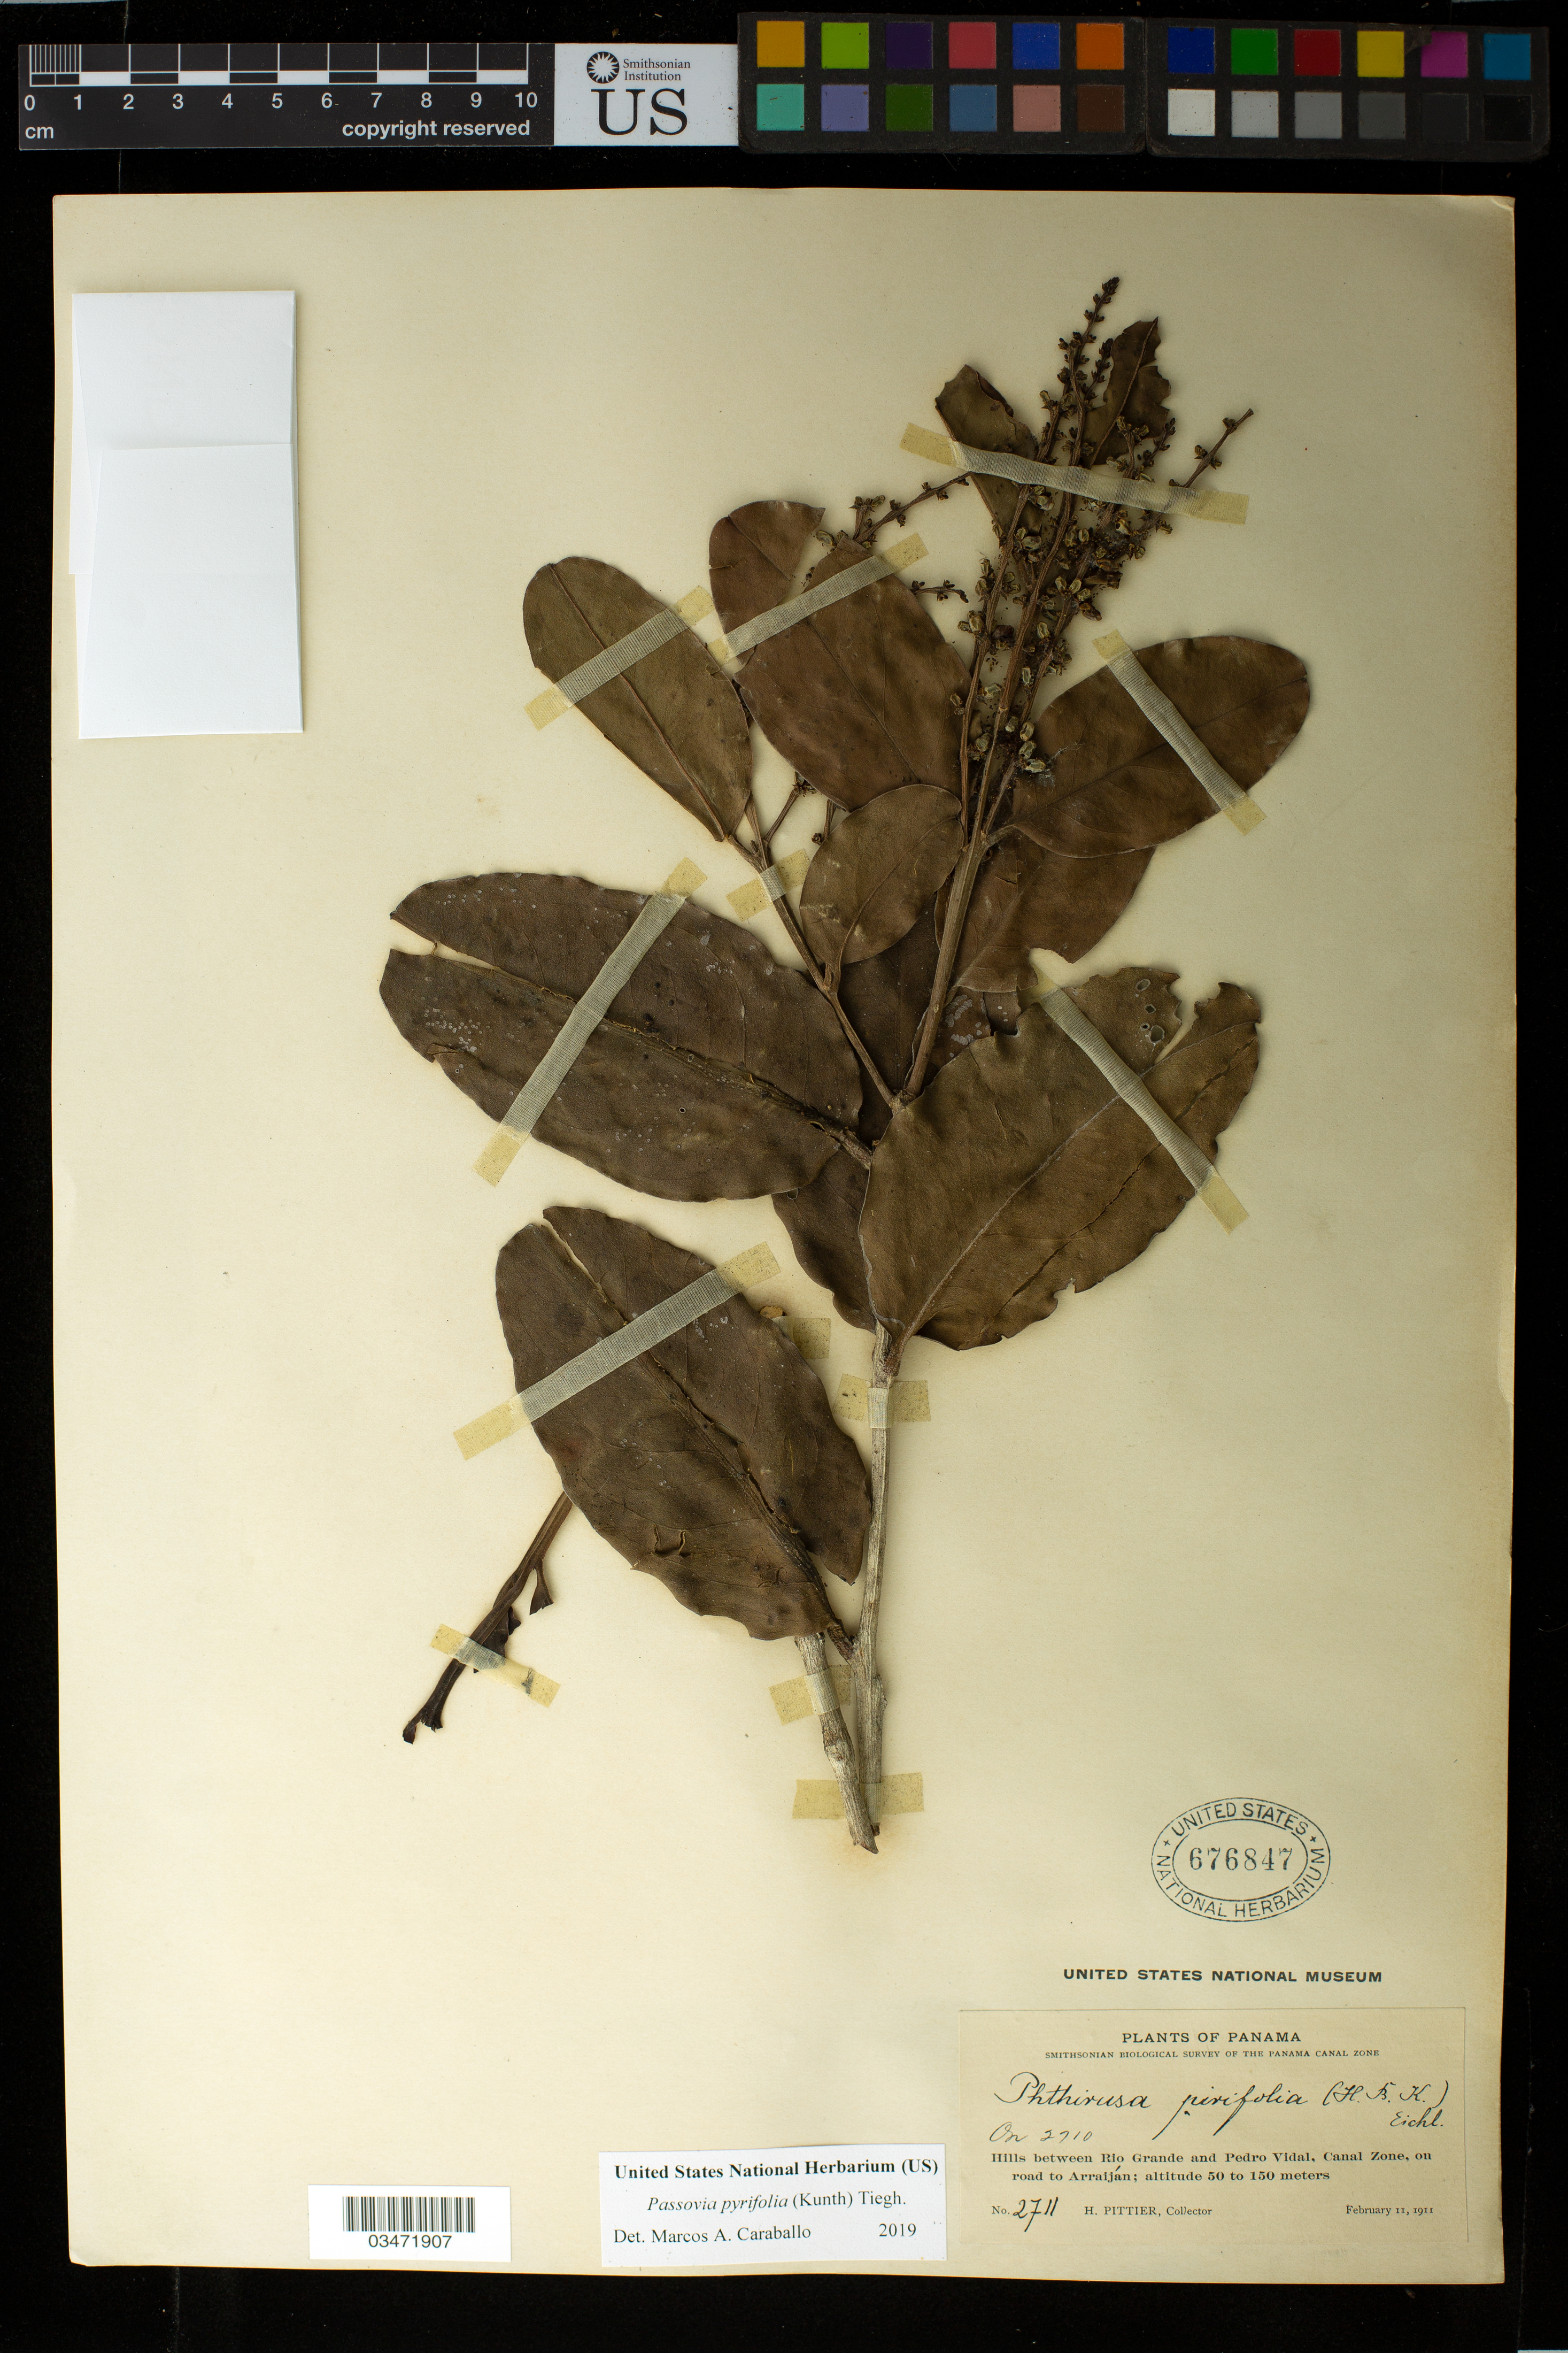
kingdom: Plantae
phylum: Tracheophyta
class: Magnoliopsida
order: Santalales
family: Loranthaceae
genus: Passovia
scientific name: Passovia pyrifolia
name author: (Kunth) Tiegh.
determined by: Caraballo-Ortiz, Marcos A., (MISS), University of Mississippi (UNITED STATES)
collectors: H. F. Pittier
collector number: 2711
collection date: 1911-02-11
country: Panama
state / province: Panamá Oeste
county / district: Canal Zone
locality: Between Rio Grande and Pedro Vidal, on road to Arraiján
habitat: On 2710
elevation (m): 50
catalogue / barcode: US 676847